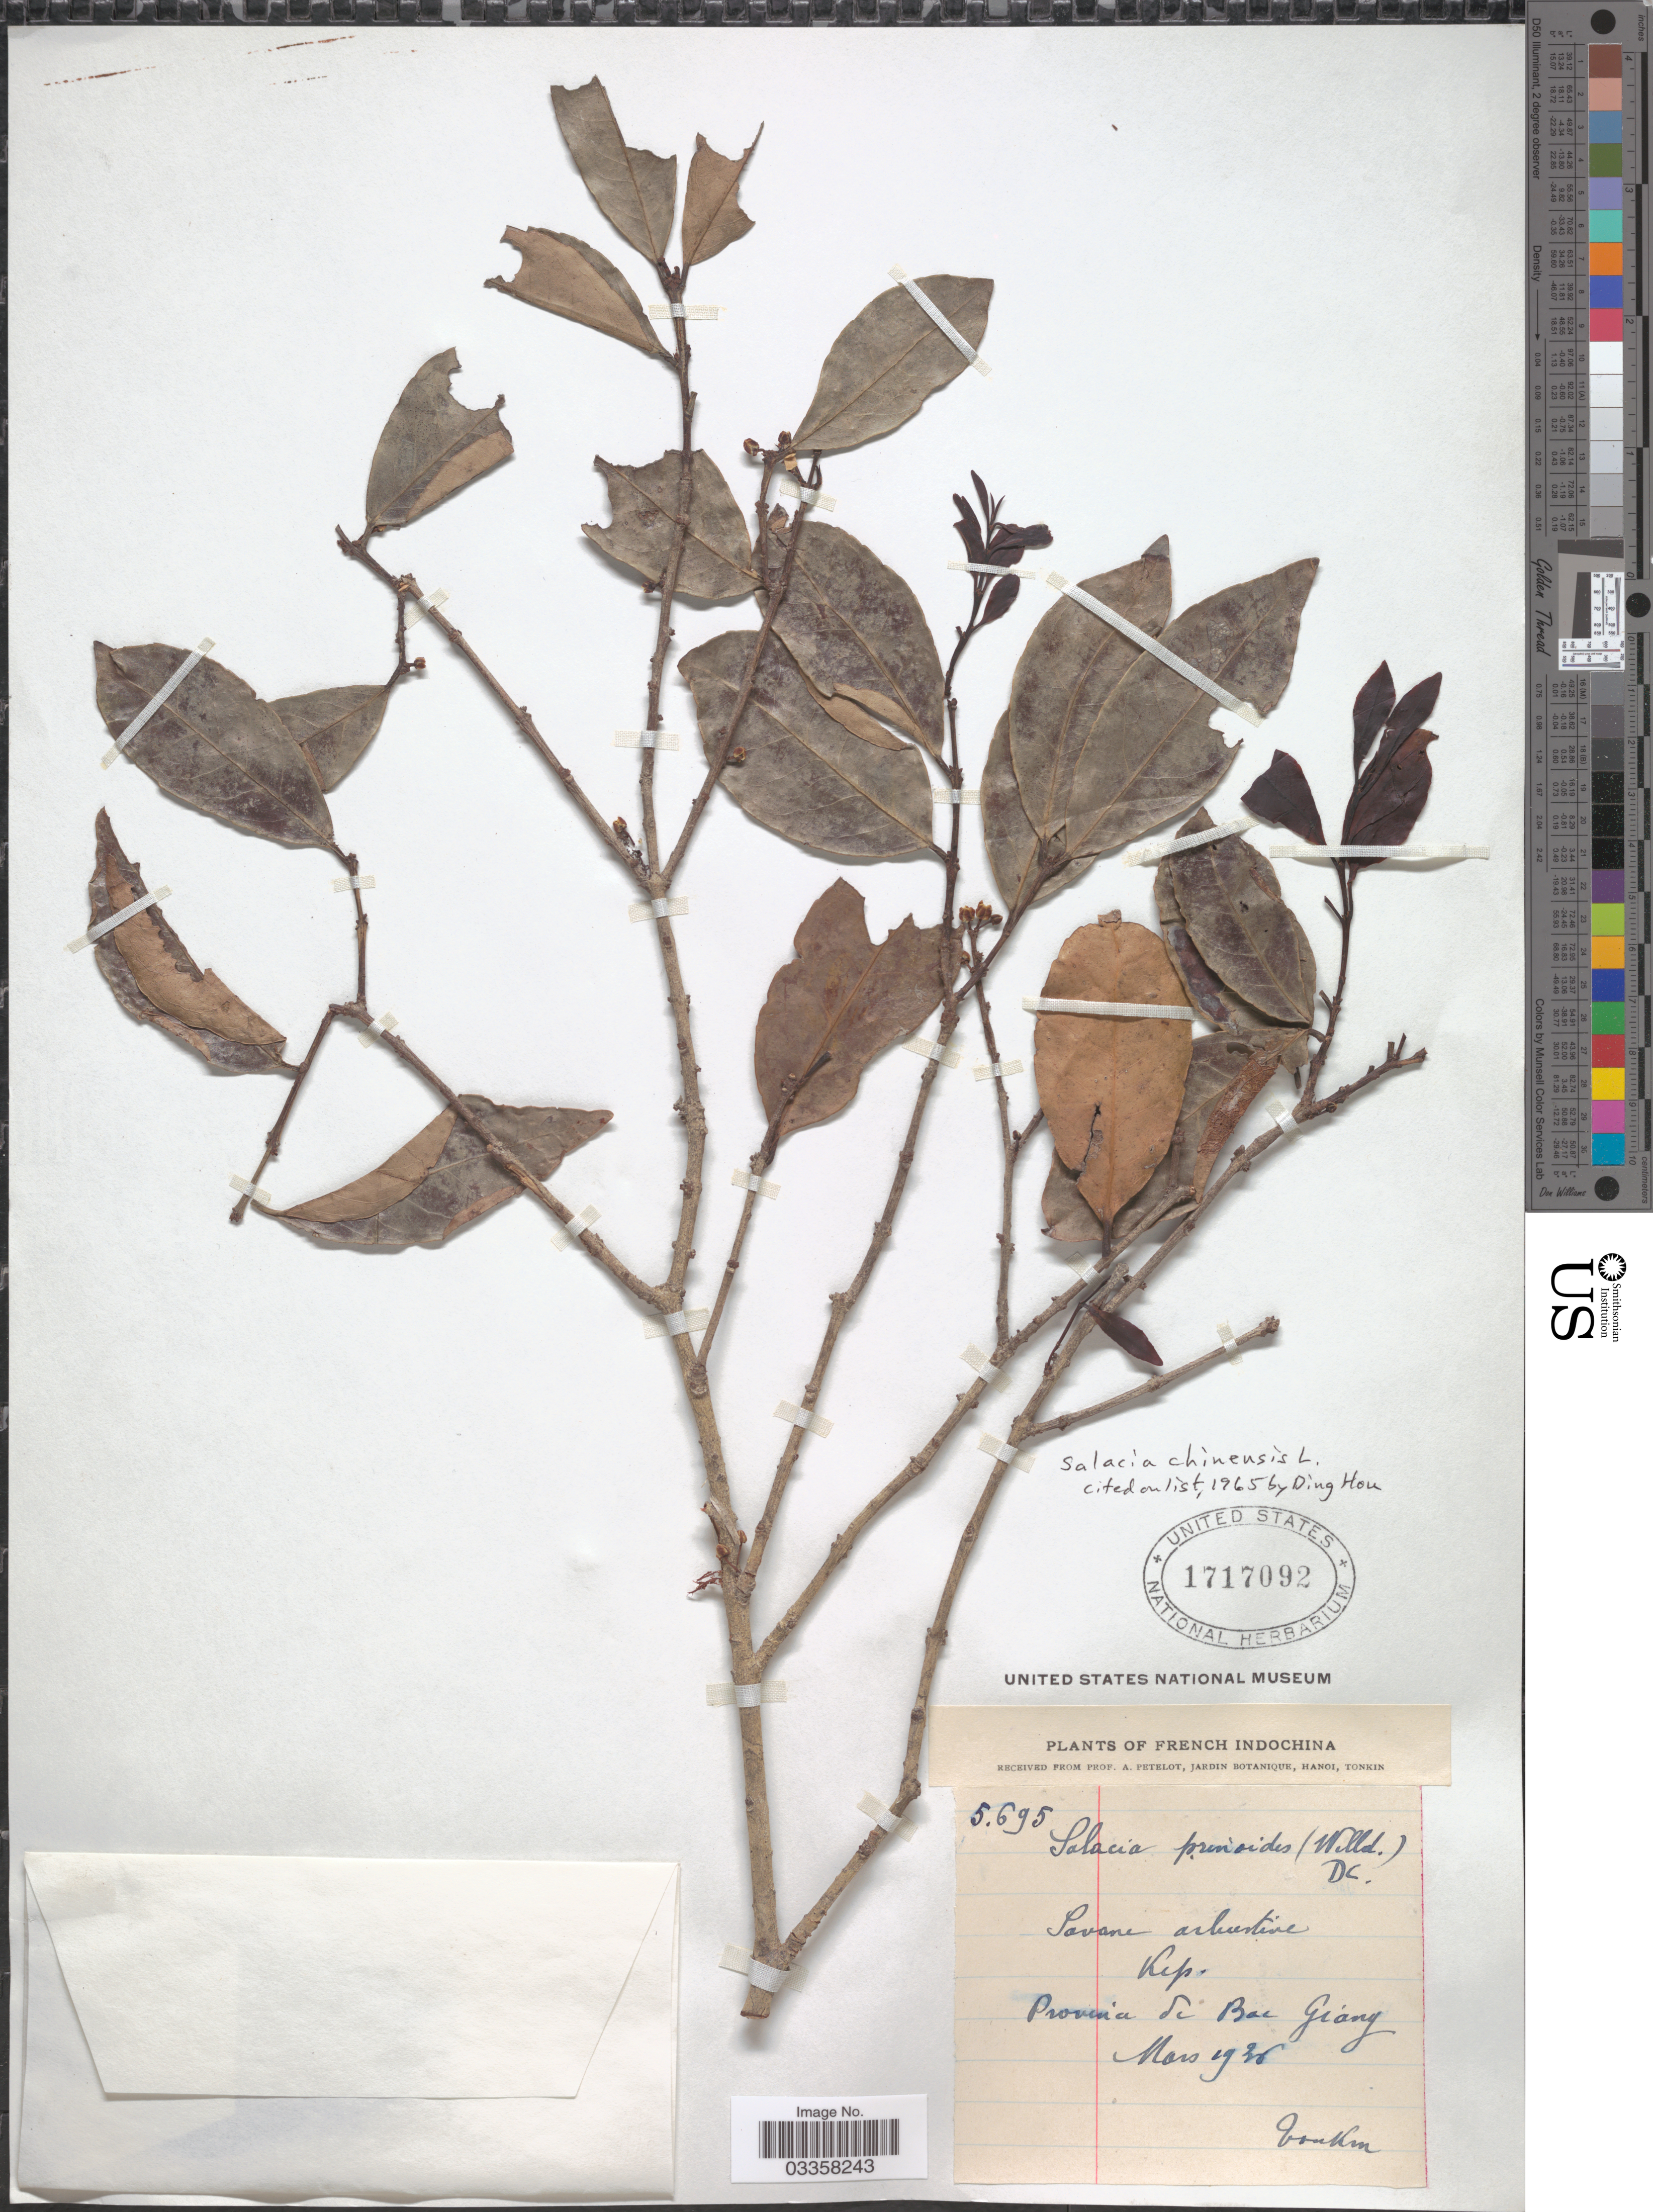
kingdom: Plantae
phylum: Tracheophyta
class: Magnoliopsida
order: Celastrales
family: Celastraceae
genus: Salacia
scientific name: Salacia chinensis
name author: L.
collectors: A. Petelot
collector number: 5695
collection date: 1936-03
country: Vietnam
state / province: Bac Giang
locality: French Indochina.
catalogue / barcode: US 1717092